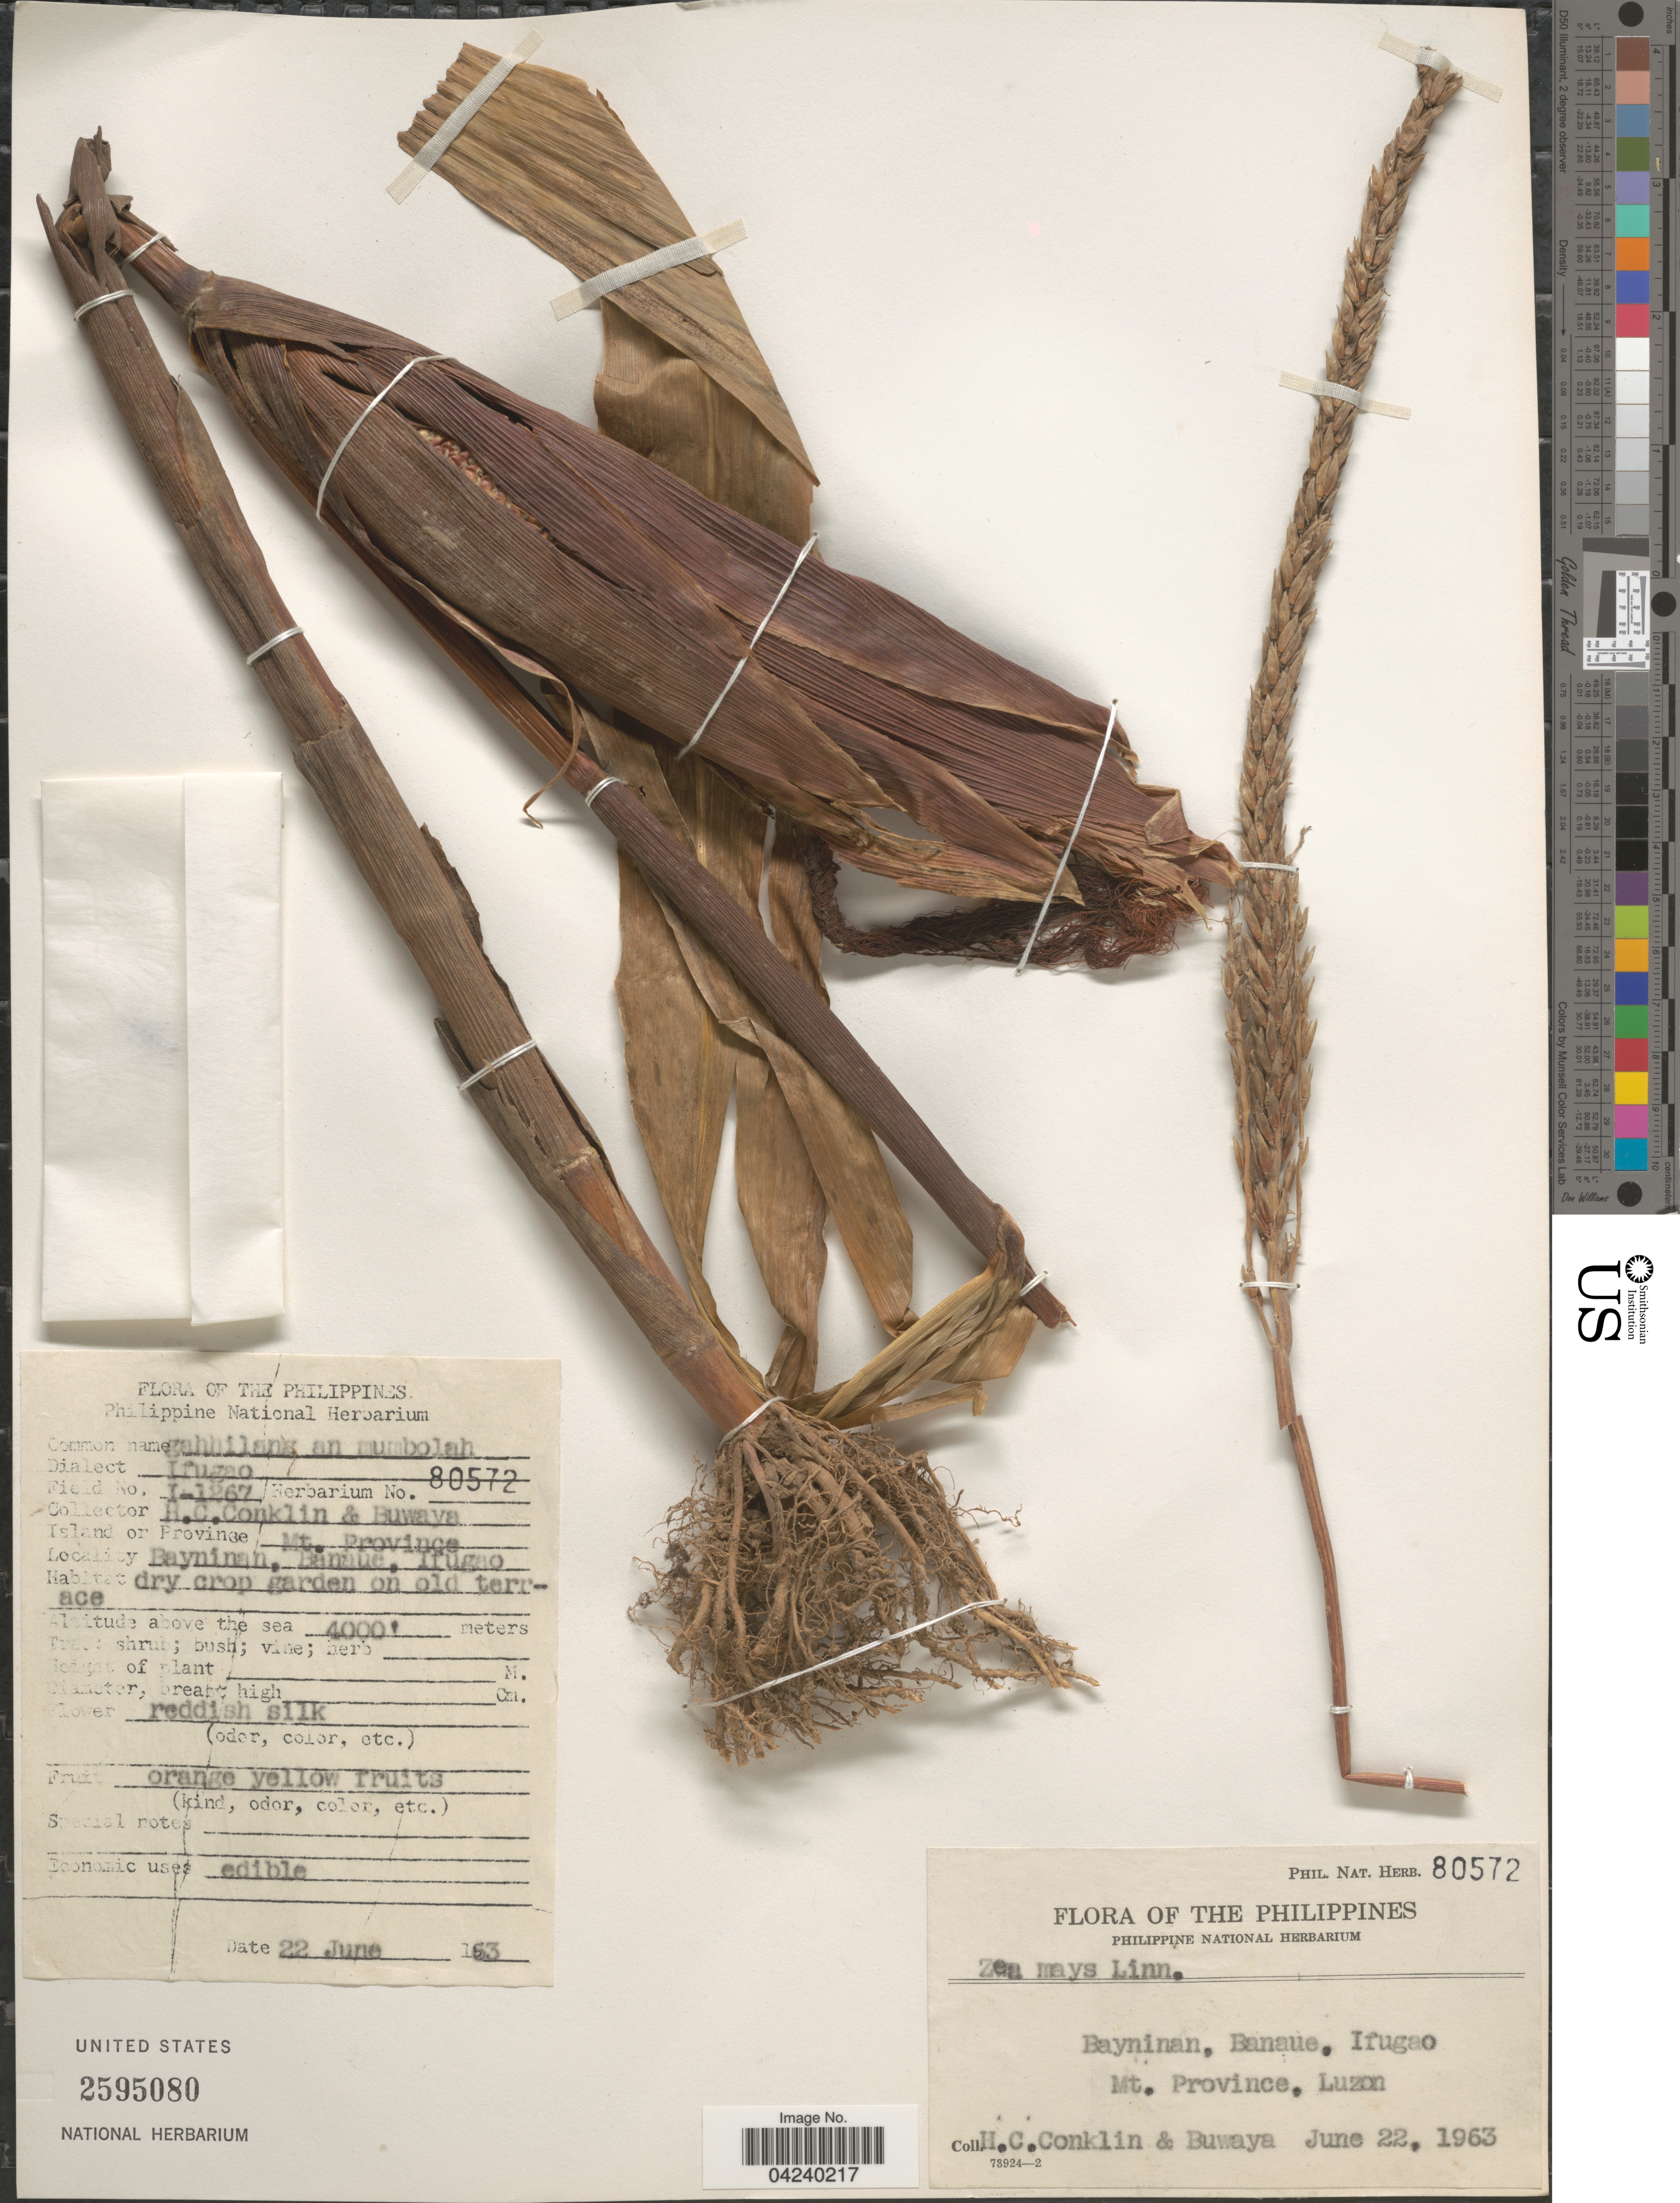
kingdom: Plantae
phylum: Tracheophyta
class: Liliopsida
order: Poales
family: Poaceae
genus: Zea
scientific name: Zea mays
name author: L.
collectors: H. Conklin & -. Buwaya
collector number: Phil. Nat. Herb. 80572/I-1267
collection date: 1963-06-22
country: Philippines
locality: Bayninan, Banaue, Ifugao. Mt. Province, Luzon.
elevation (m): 1219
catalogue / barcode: US 2595080